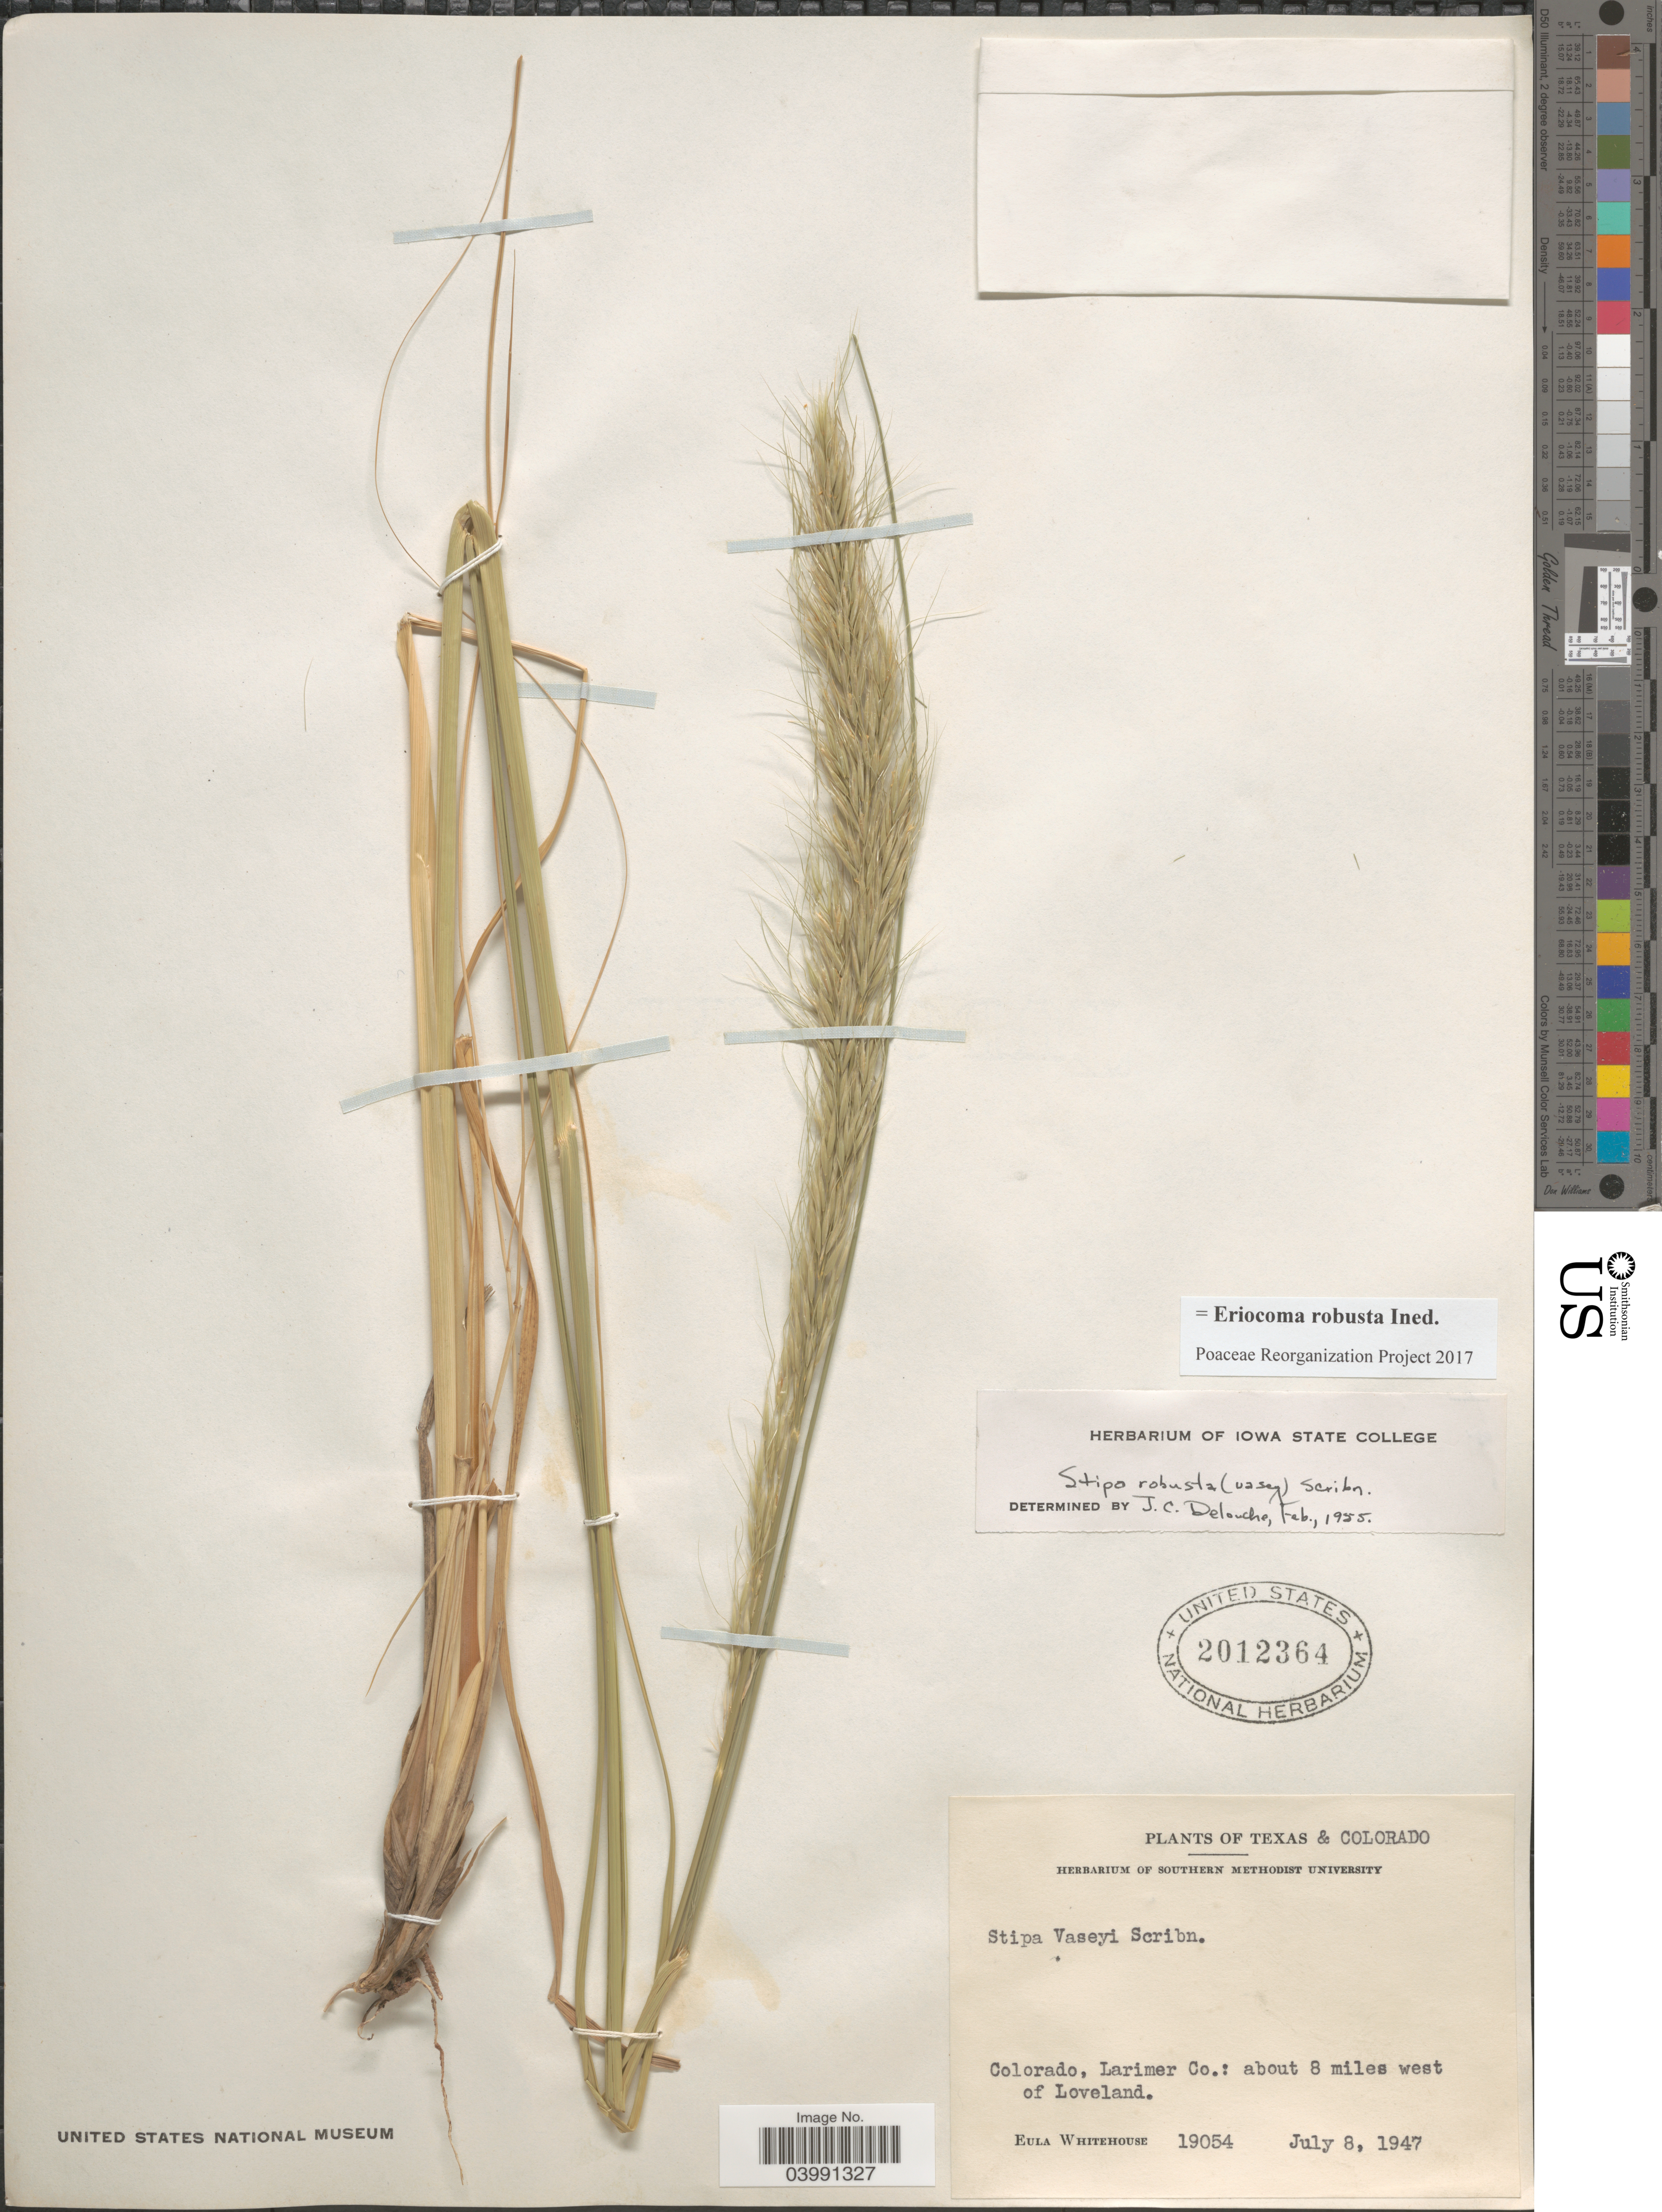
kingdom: Plantae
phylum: Tracheophyta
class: Liliopsida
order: Poales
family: Poaceae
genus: Eriocoma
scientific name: Eriocoma robusta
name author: (Vasey) Romasch.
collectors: E. Whitehouse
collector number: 19054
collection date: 1947-07-08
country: United States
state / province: Colorado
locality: Larimer Co.: about 8 miles west of Loveland.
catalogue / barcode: US 2012364